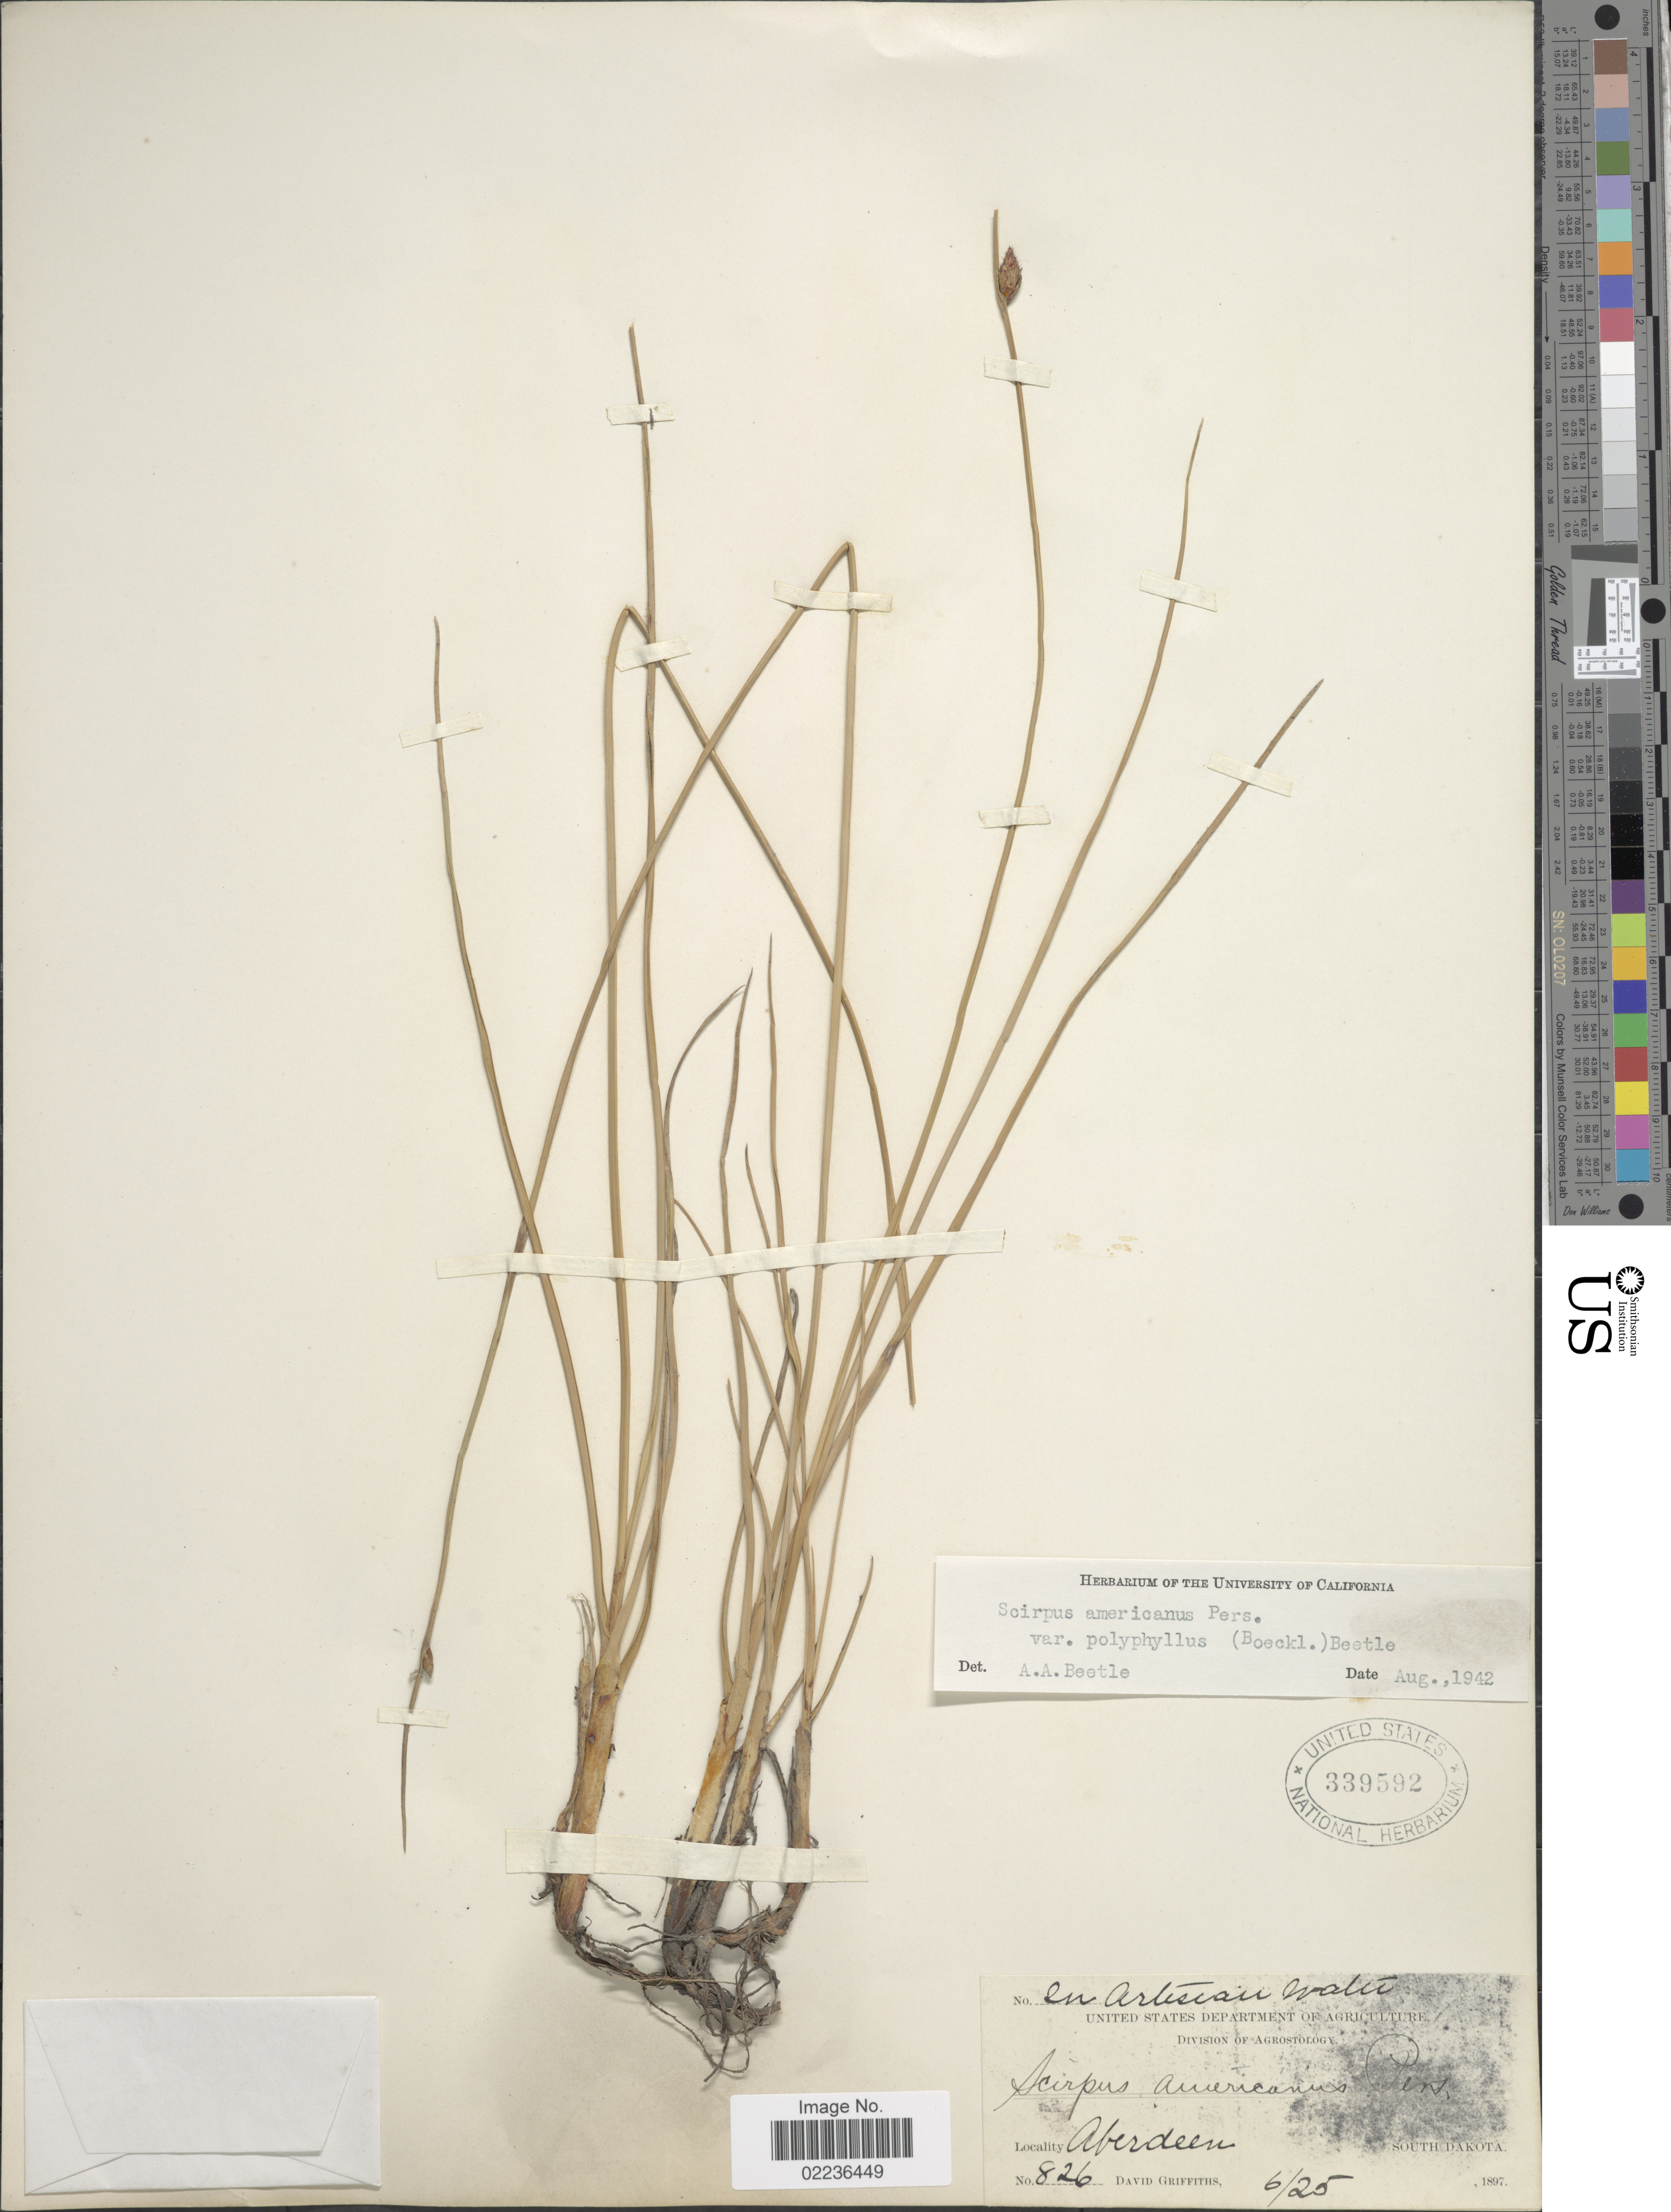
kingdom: Plantae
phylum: Tracheophyta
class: Liliopsida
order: Poales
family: Cyperaceae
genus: Schoenoplectus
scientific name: Schoenoplectus pungens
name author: (Vahl) Palla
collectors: D. Griffiths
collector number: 826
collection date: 1897-06-25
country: United States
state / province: South Dakota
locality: Aberdeen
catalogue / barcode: US 339592